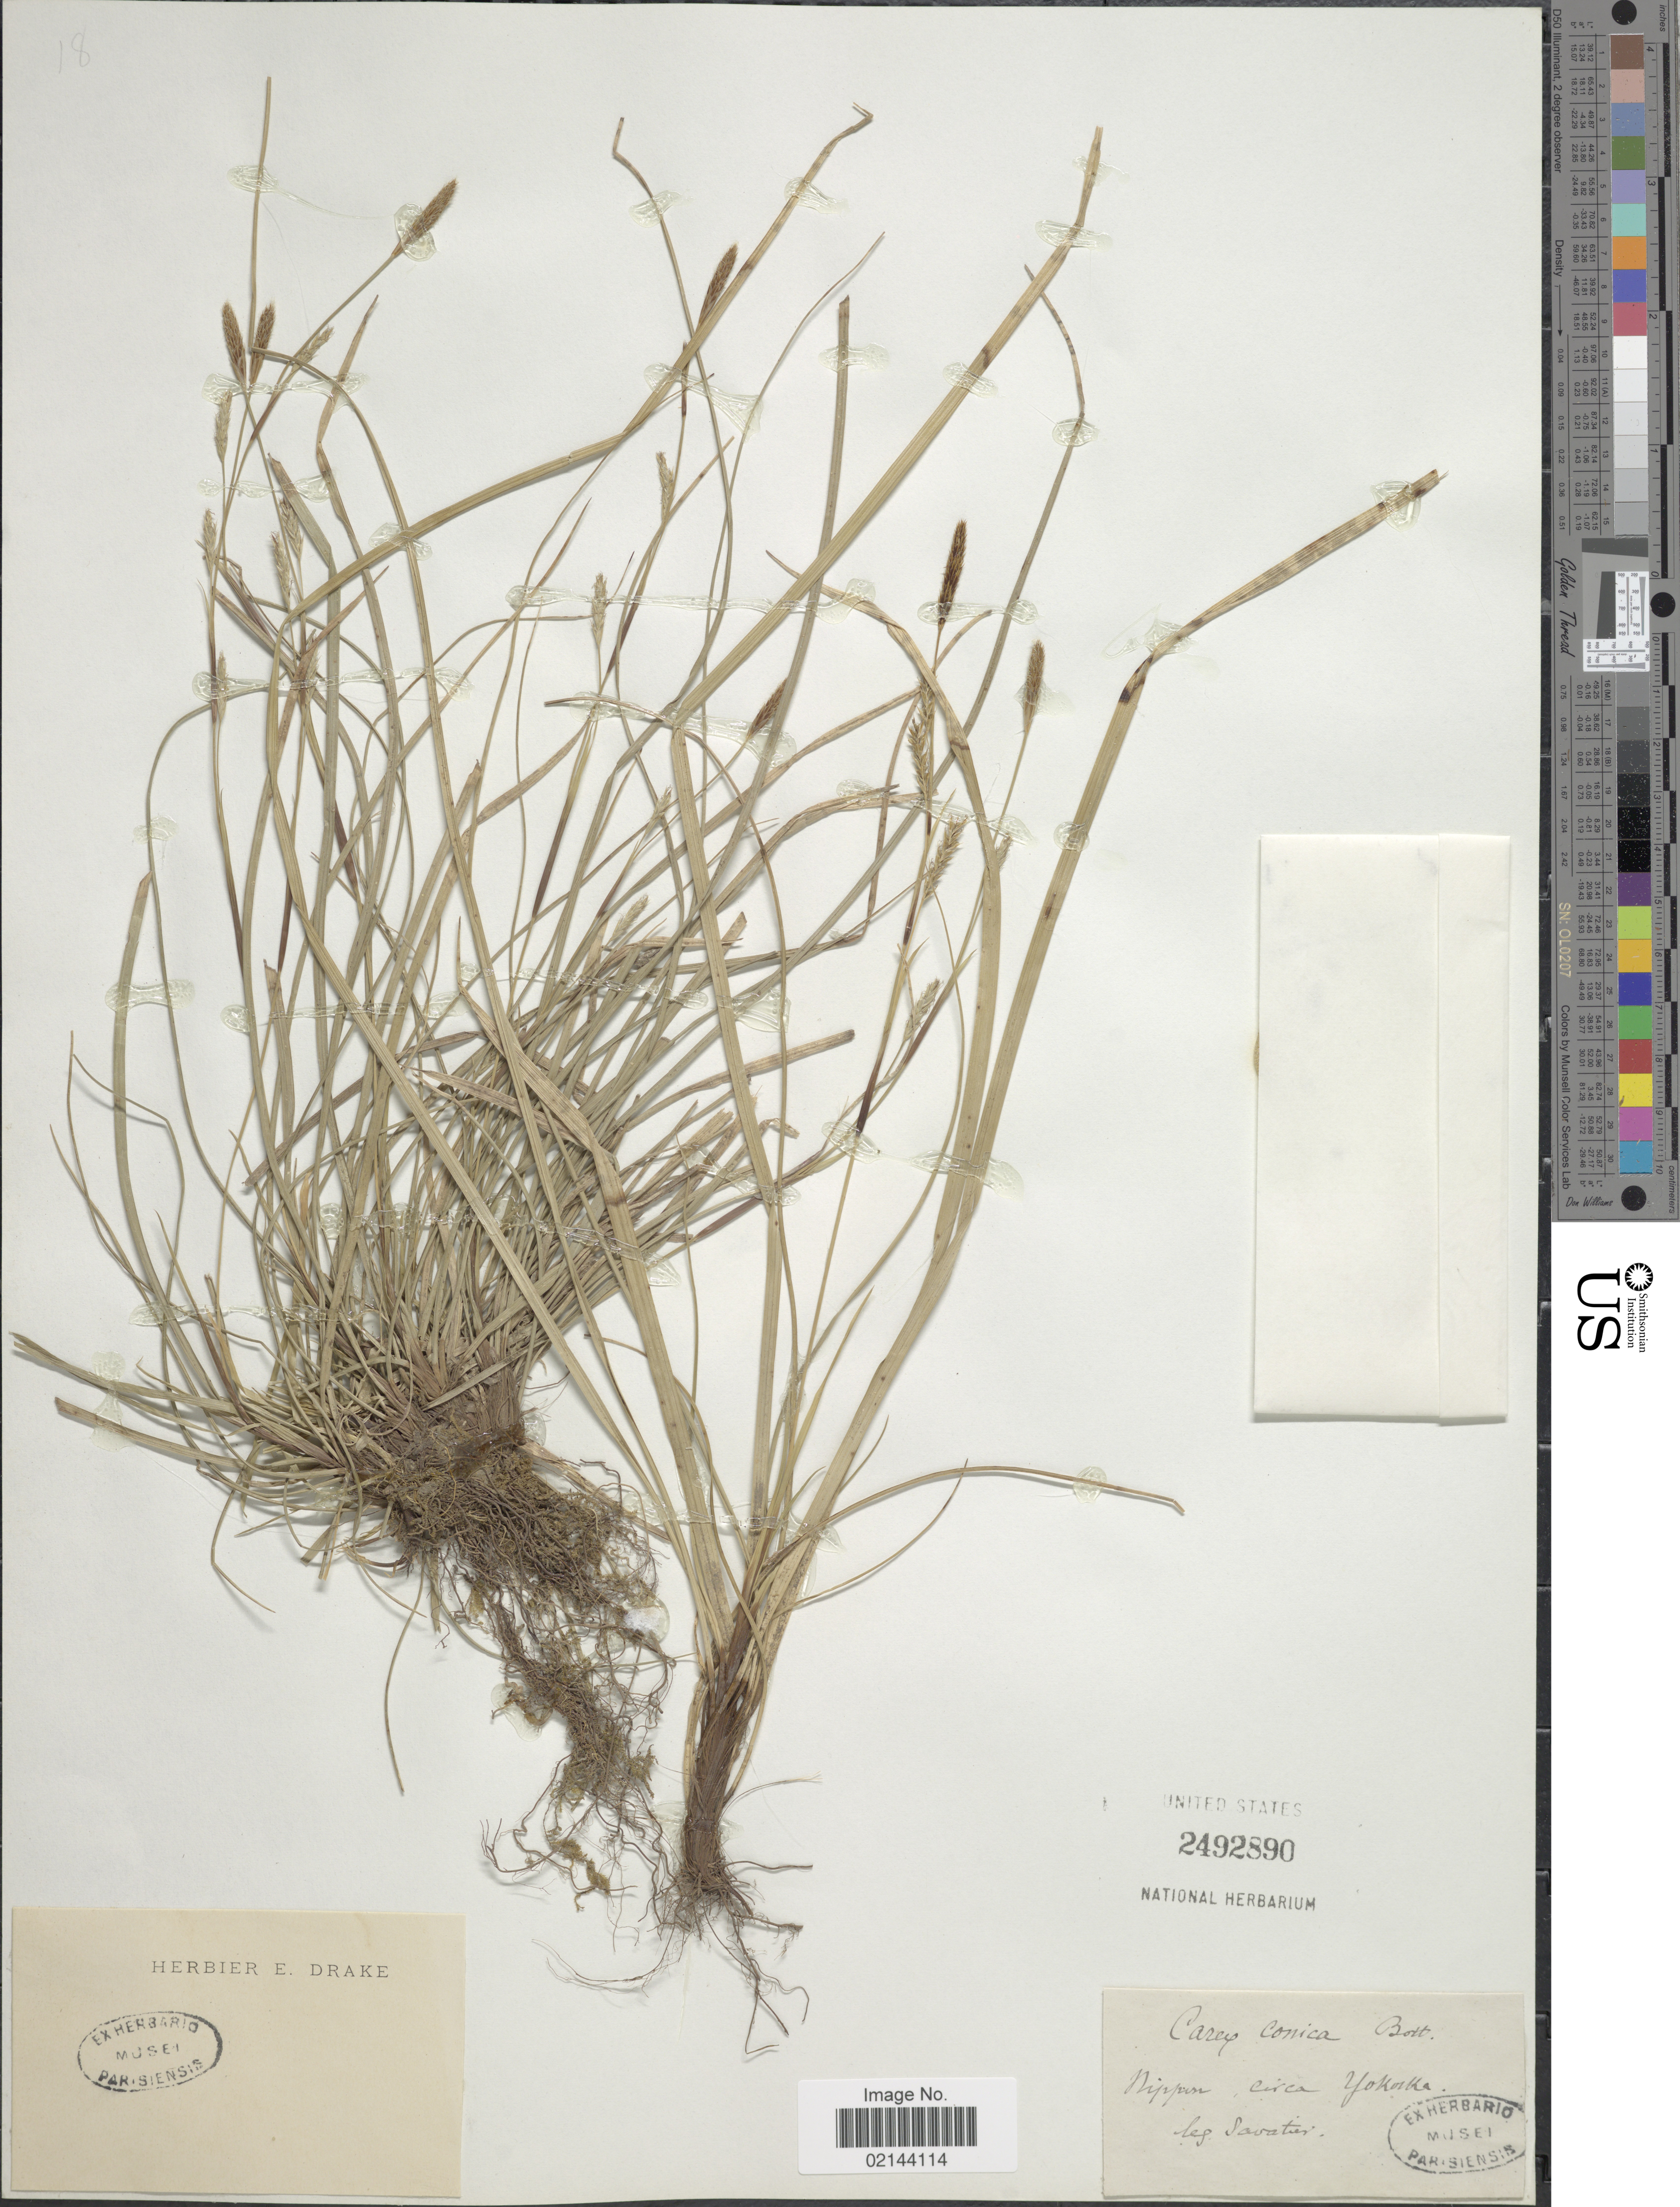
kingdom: Plantae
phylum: Tracheophyta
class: Liliopsida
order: Poales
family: Cyperaceae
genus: Carex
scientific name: Carex conica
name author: Boott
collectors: Savatier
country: Japan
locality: Nippon, Circa Yokoska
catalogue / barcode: US 2492890